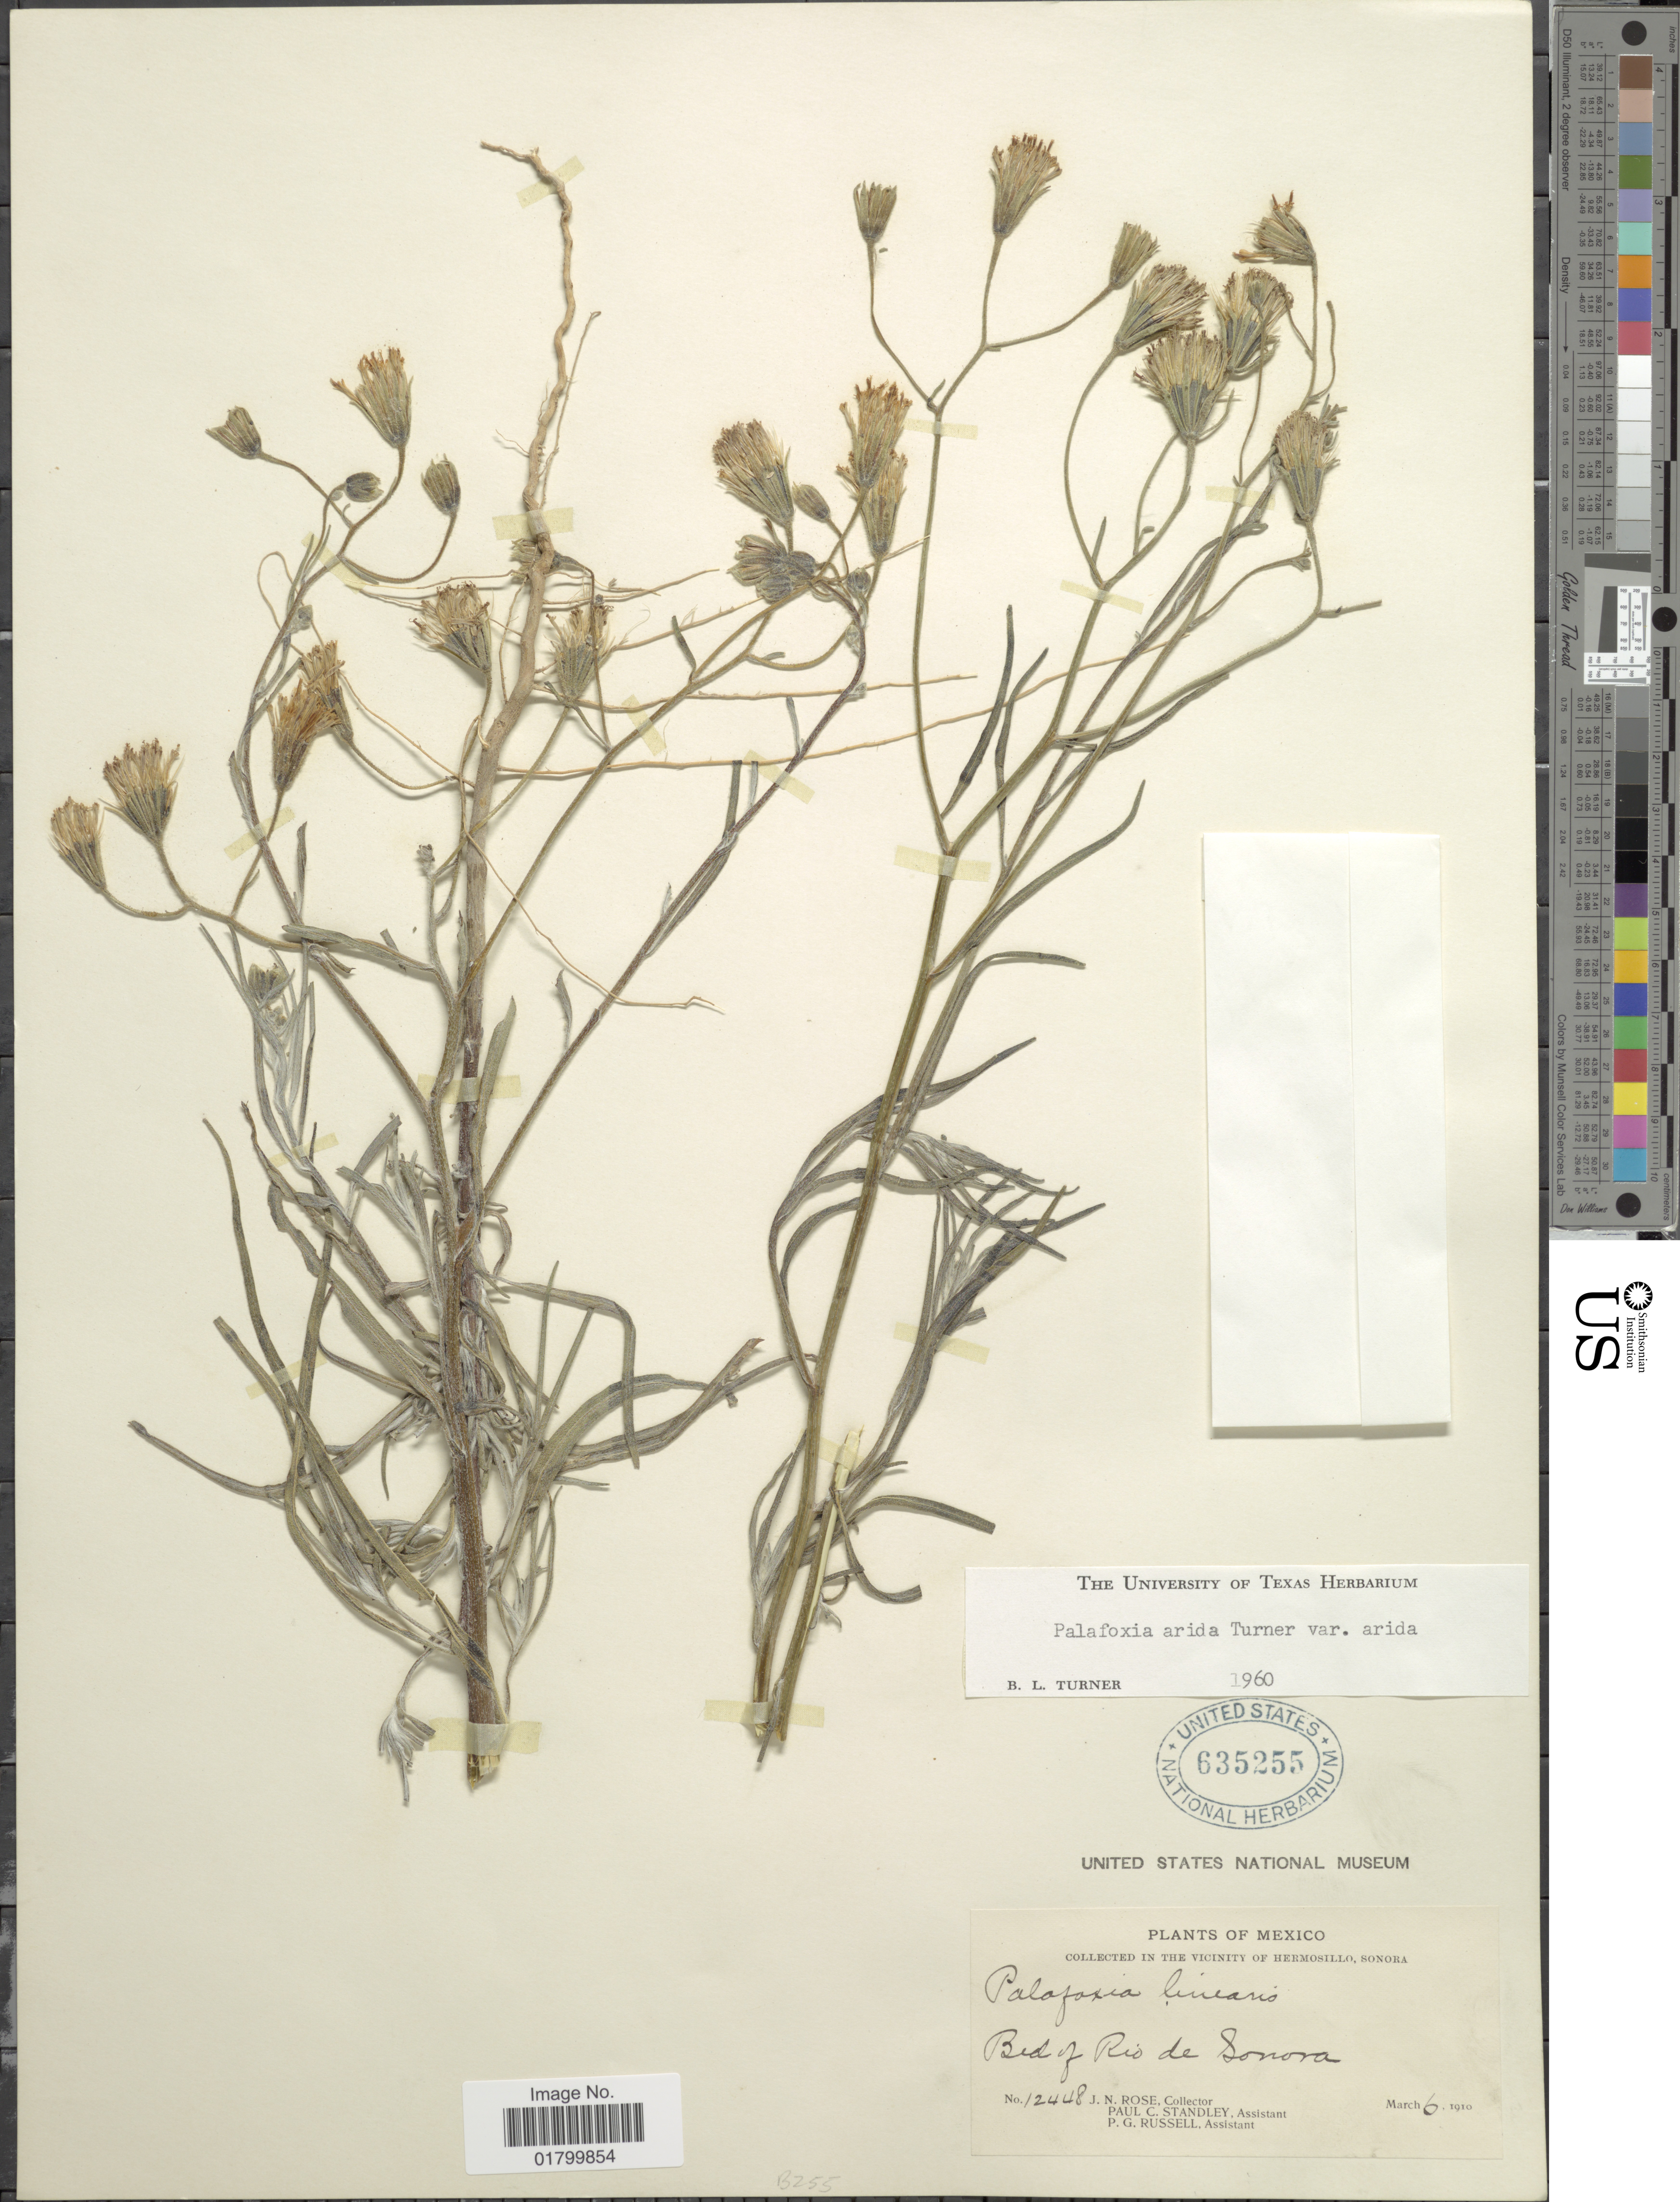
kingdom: Plantae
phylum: Tracheophyta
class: Magnoliopsida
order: Asterales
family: Asteraceae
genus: Palafoxia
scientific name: Palafoxia arida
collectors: J. N. Rose, P. C. Standley & P. G. Russell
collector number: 12448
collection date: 1910-03-06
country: Mexico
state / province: Sonora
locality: In The Vicinity of Hermosillo, Sonora, Bed of Rio de Sonora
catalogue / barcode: US 635255